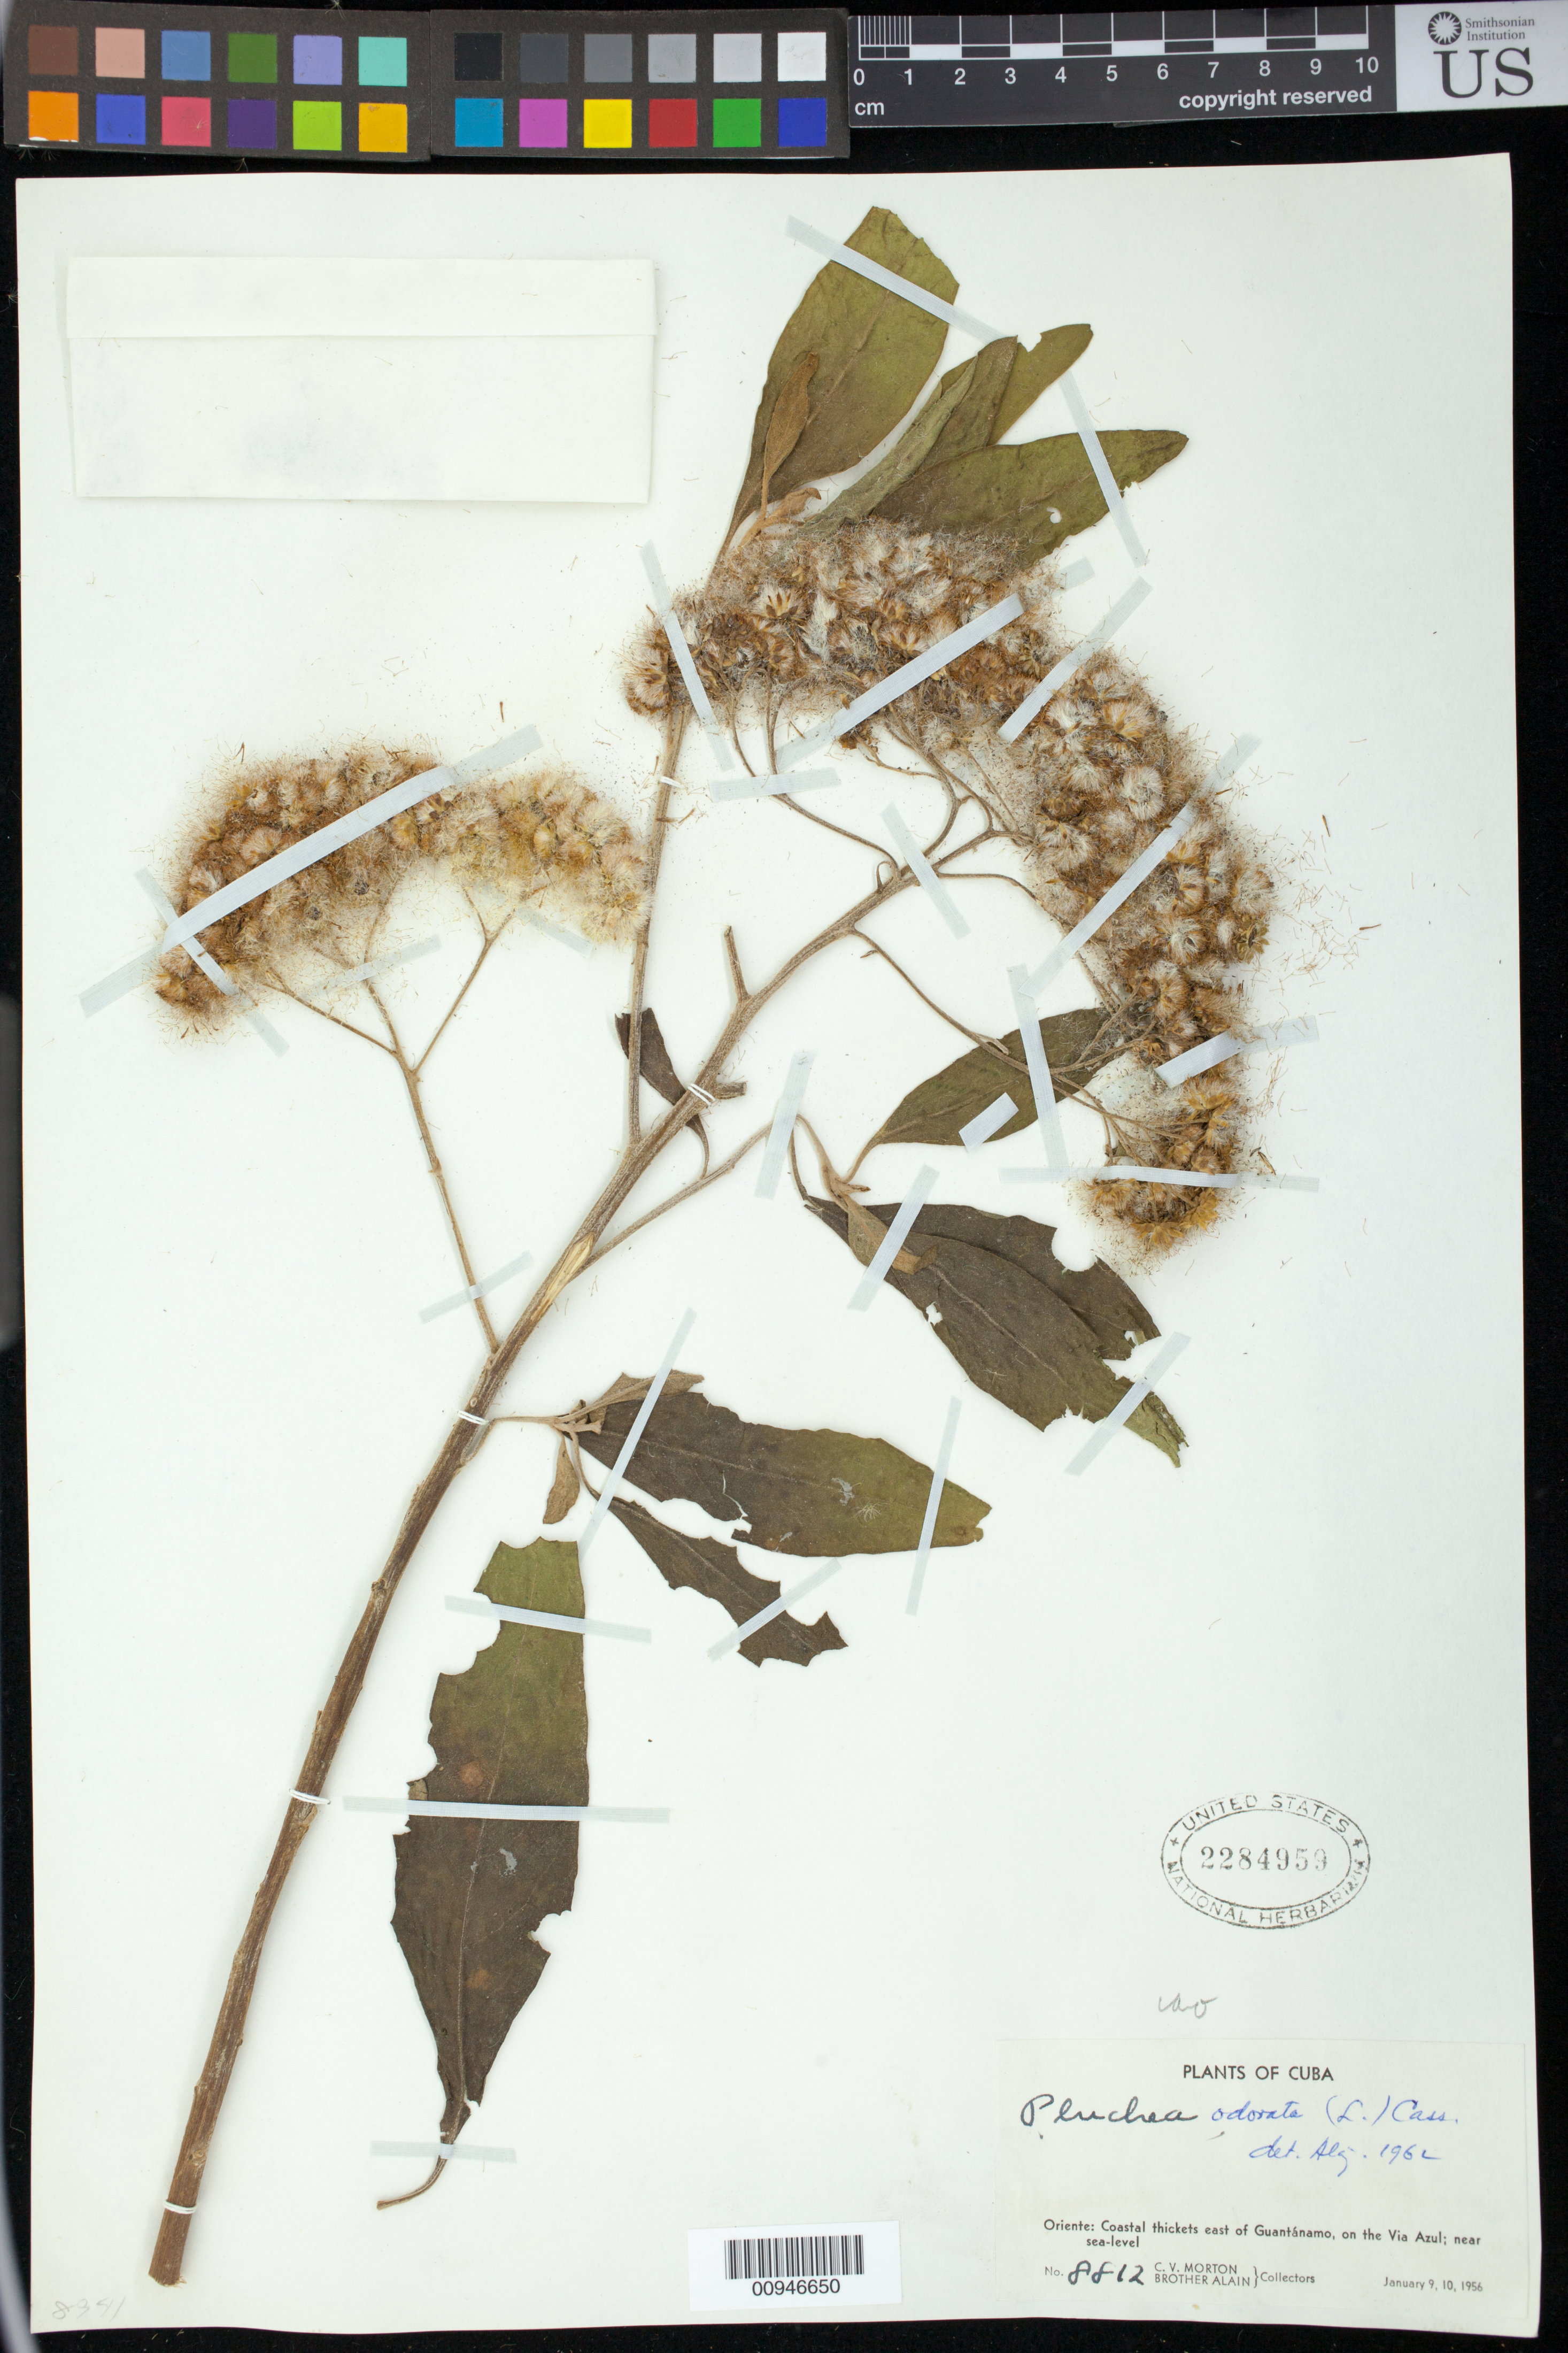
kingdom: Plantae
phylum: Tracheophyta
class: Magnoliopsida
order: Asterales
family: Asteraceae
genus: Pluchea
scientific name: Pluchea carolinensis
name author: (Jacq.) D. Don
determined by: Liogier, Alain H.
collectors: C. V. Morton & A. H. Liogier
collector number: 8812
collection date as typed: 09 Jan 1956 to 10 Jan 1956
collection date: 1956-01-09/1956-01-10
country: Cuba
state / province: Guantanamo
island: Cuba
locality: Coastal thickets E of Guantánamo, on the Via Azul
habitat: Coastal thickets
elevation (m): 0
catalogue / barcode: US 2284959